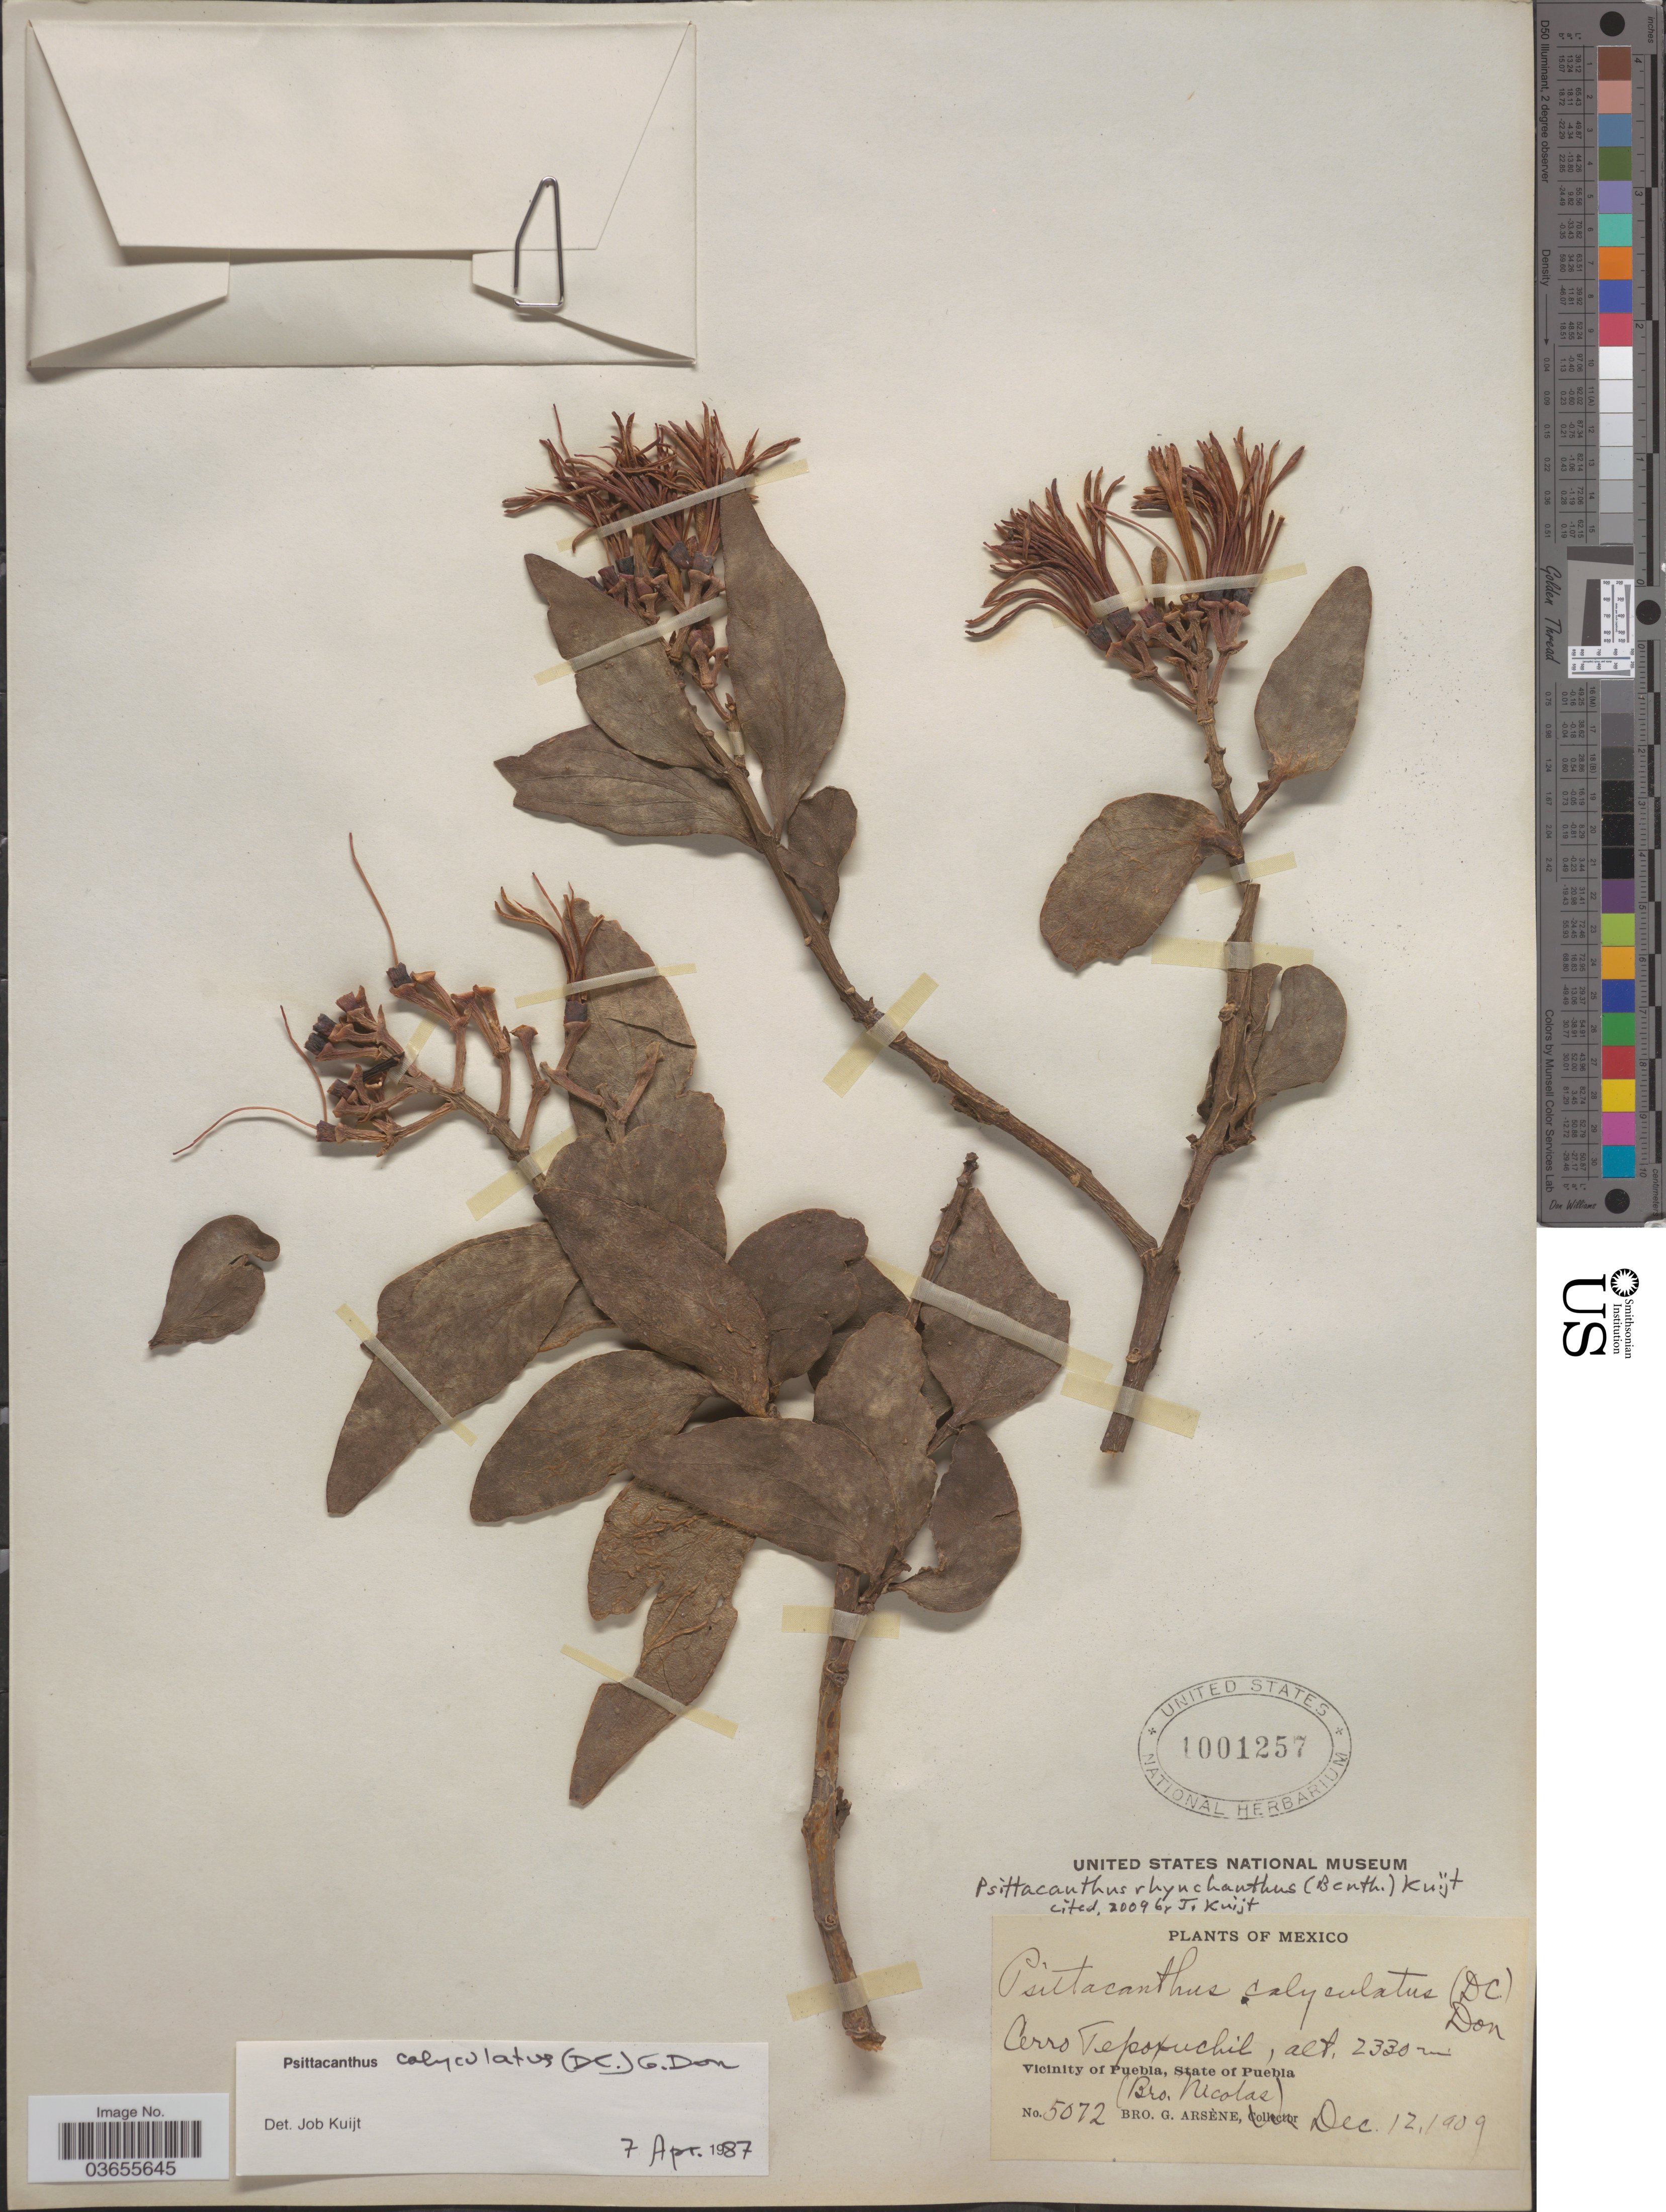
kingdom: Plantae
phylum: Tracheophyta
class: Magnoliopsida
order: Santalales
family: Loranthaceae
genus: Psittacanthus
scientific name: Psittacanthus rhynchanthus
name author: (Benth.) Kuijt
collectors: Bro. G. Arsène & B. Nicolas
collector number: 5072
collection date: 1909-12-12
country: Mexico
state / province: Puebla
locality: Cerro Tepoxuchil. Vicinity of Puebla.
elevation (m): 2330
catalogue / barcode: US 1001257